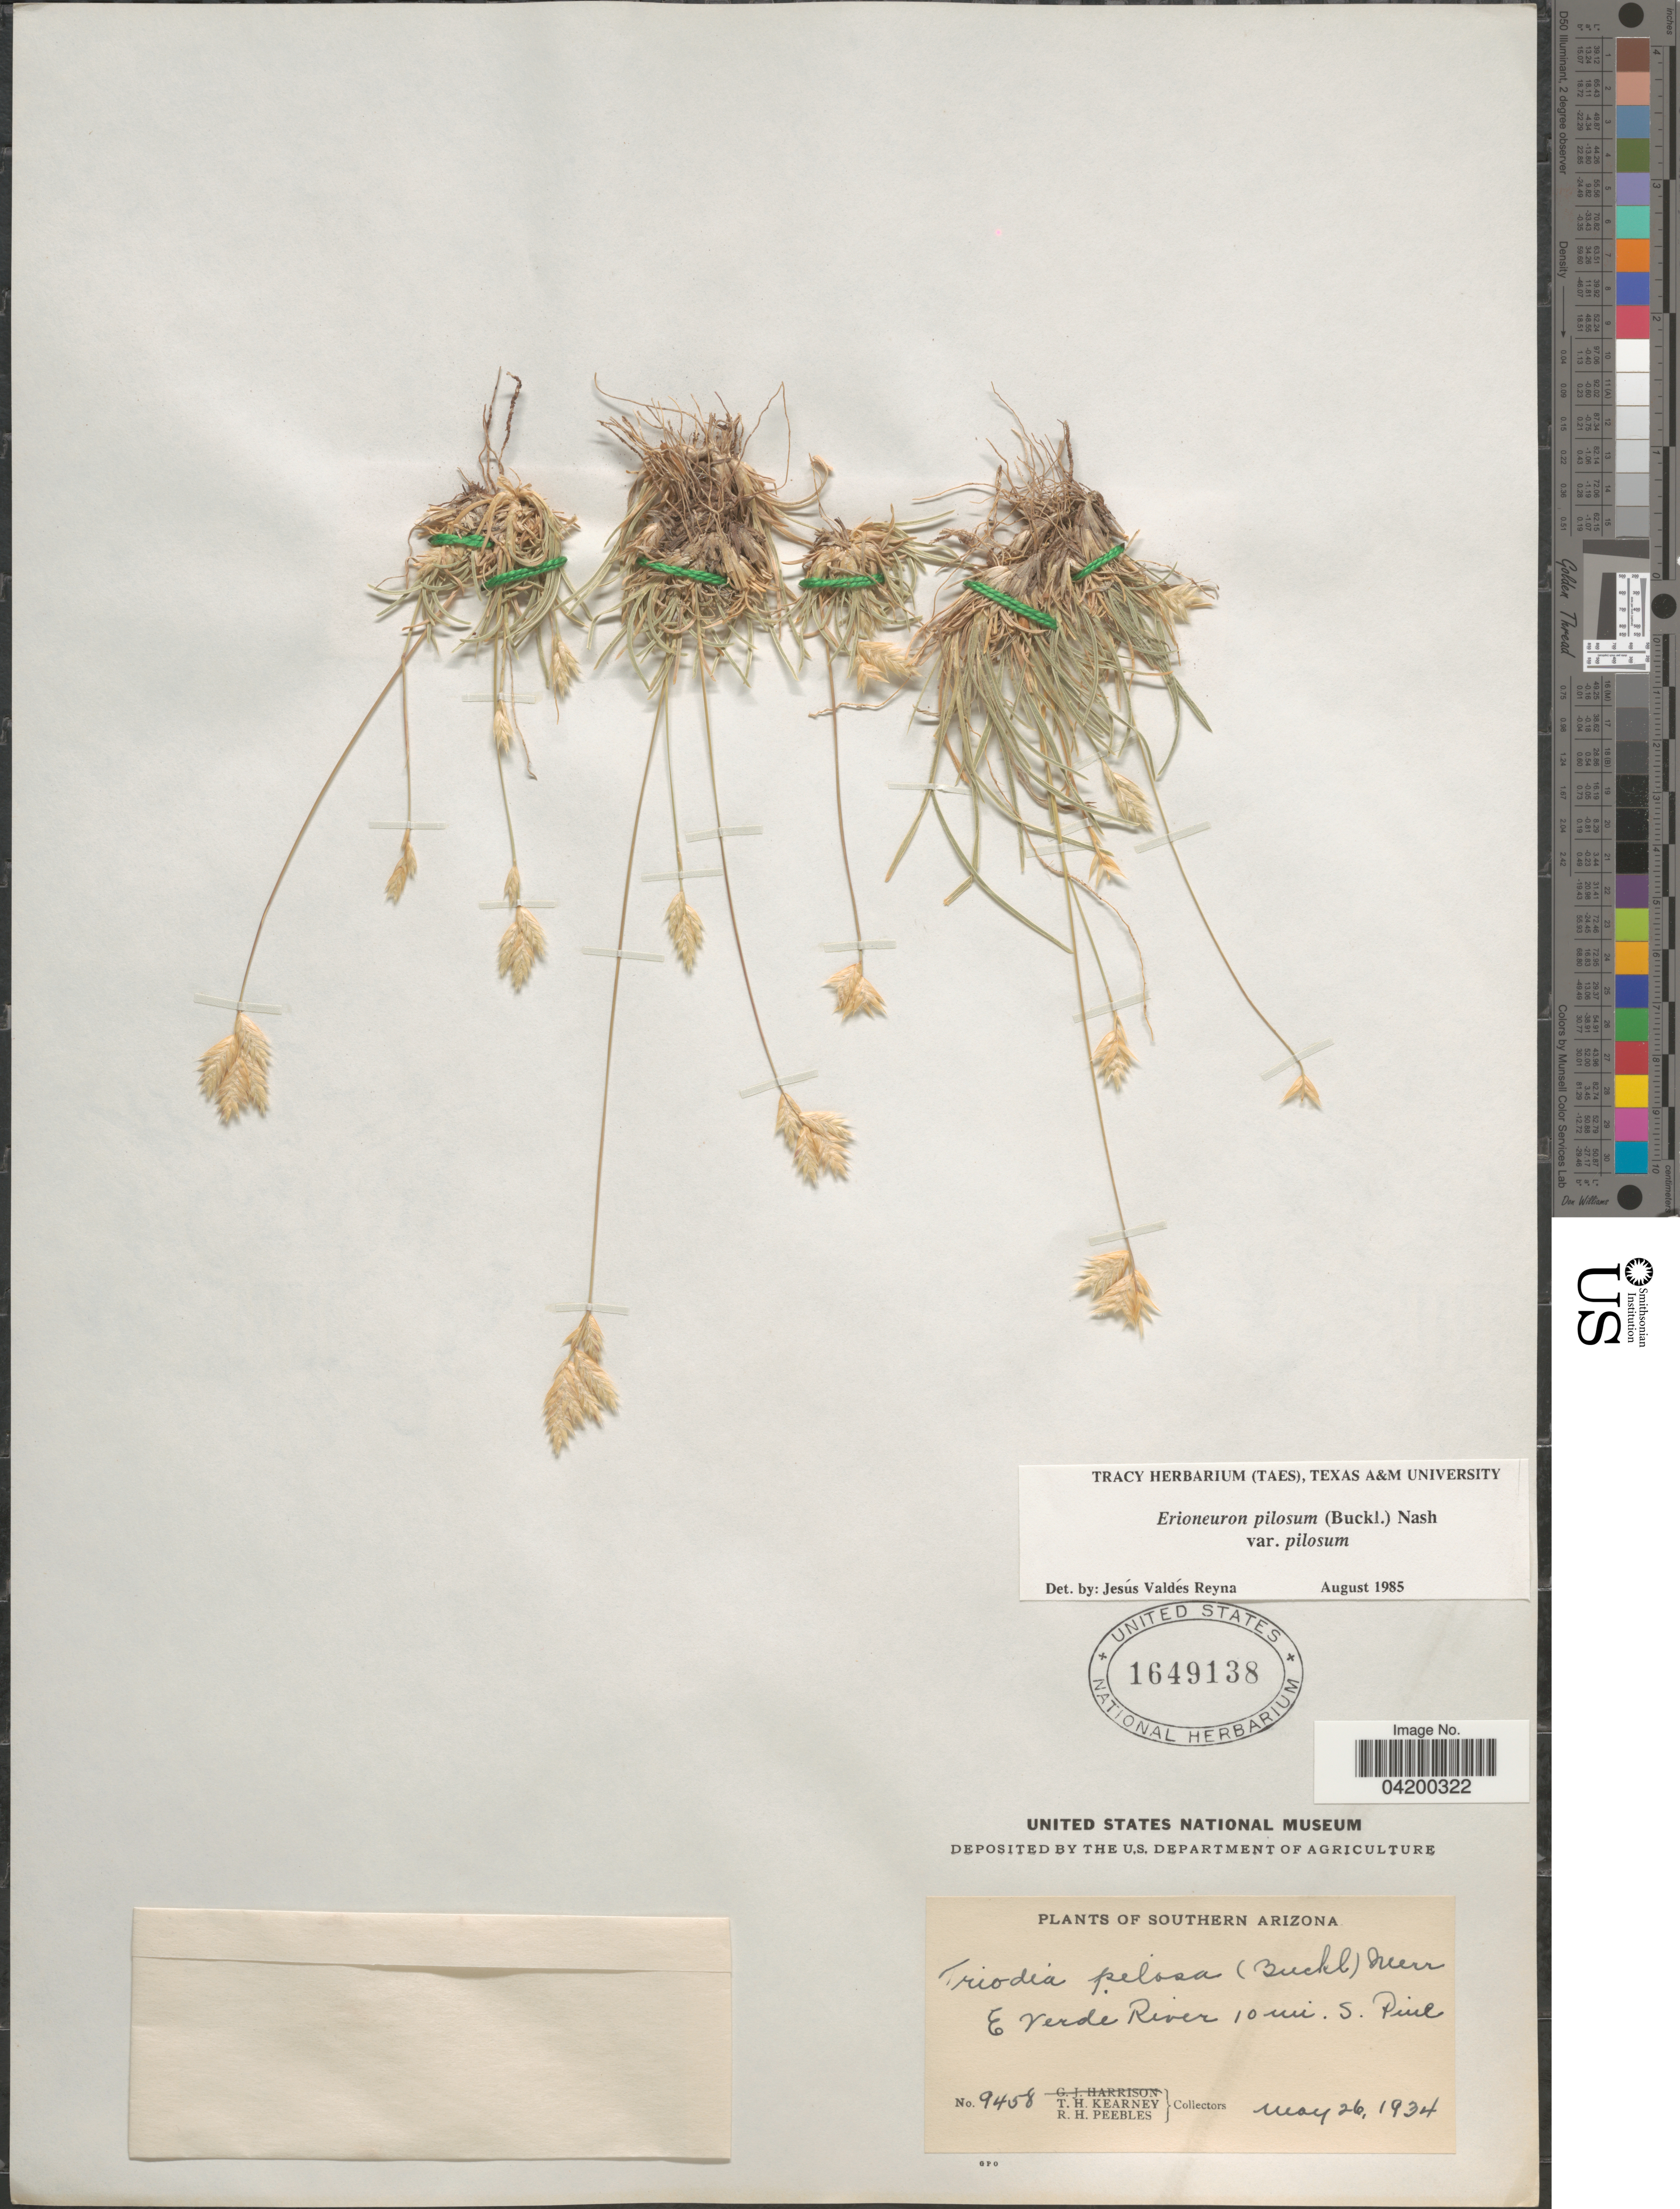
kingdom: Plantae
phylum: Tracheophyta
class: Liliopsida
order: Poales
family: Poaceae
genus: Erioneuron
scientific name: Erioneuron pilosum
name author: (Buckley) Nash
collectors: T. H. Kearney & R. H. Peebles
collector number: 9458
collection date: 1934-05-26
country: United States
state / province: Arizona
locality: Southern Arizona. E Verde River 10 mi. S. Pine.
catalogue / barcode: US 1649138